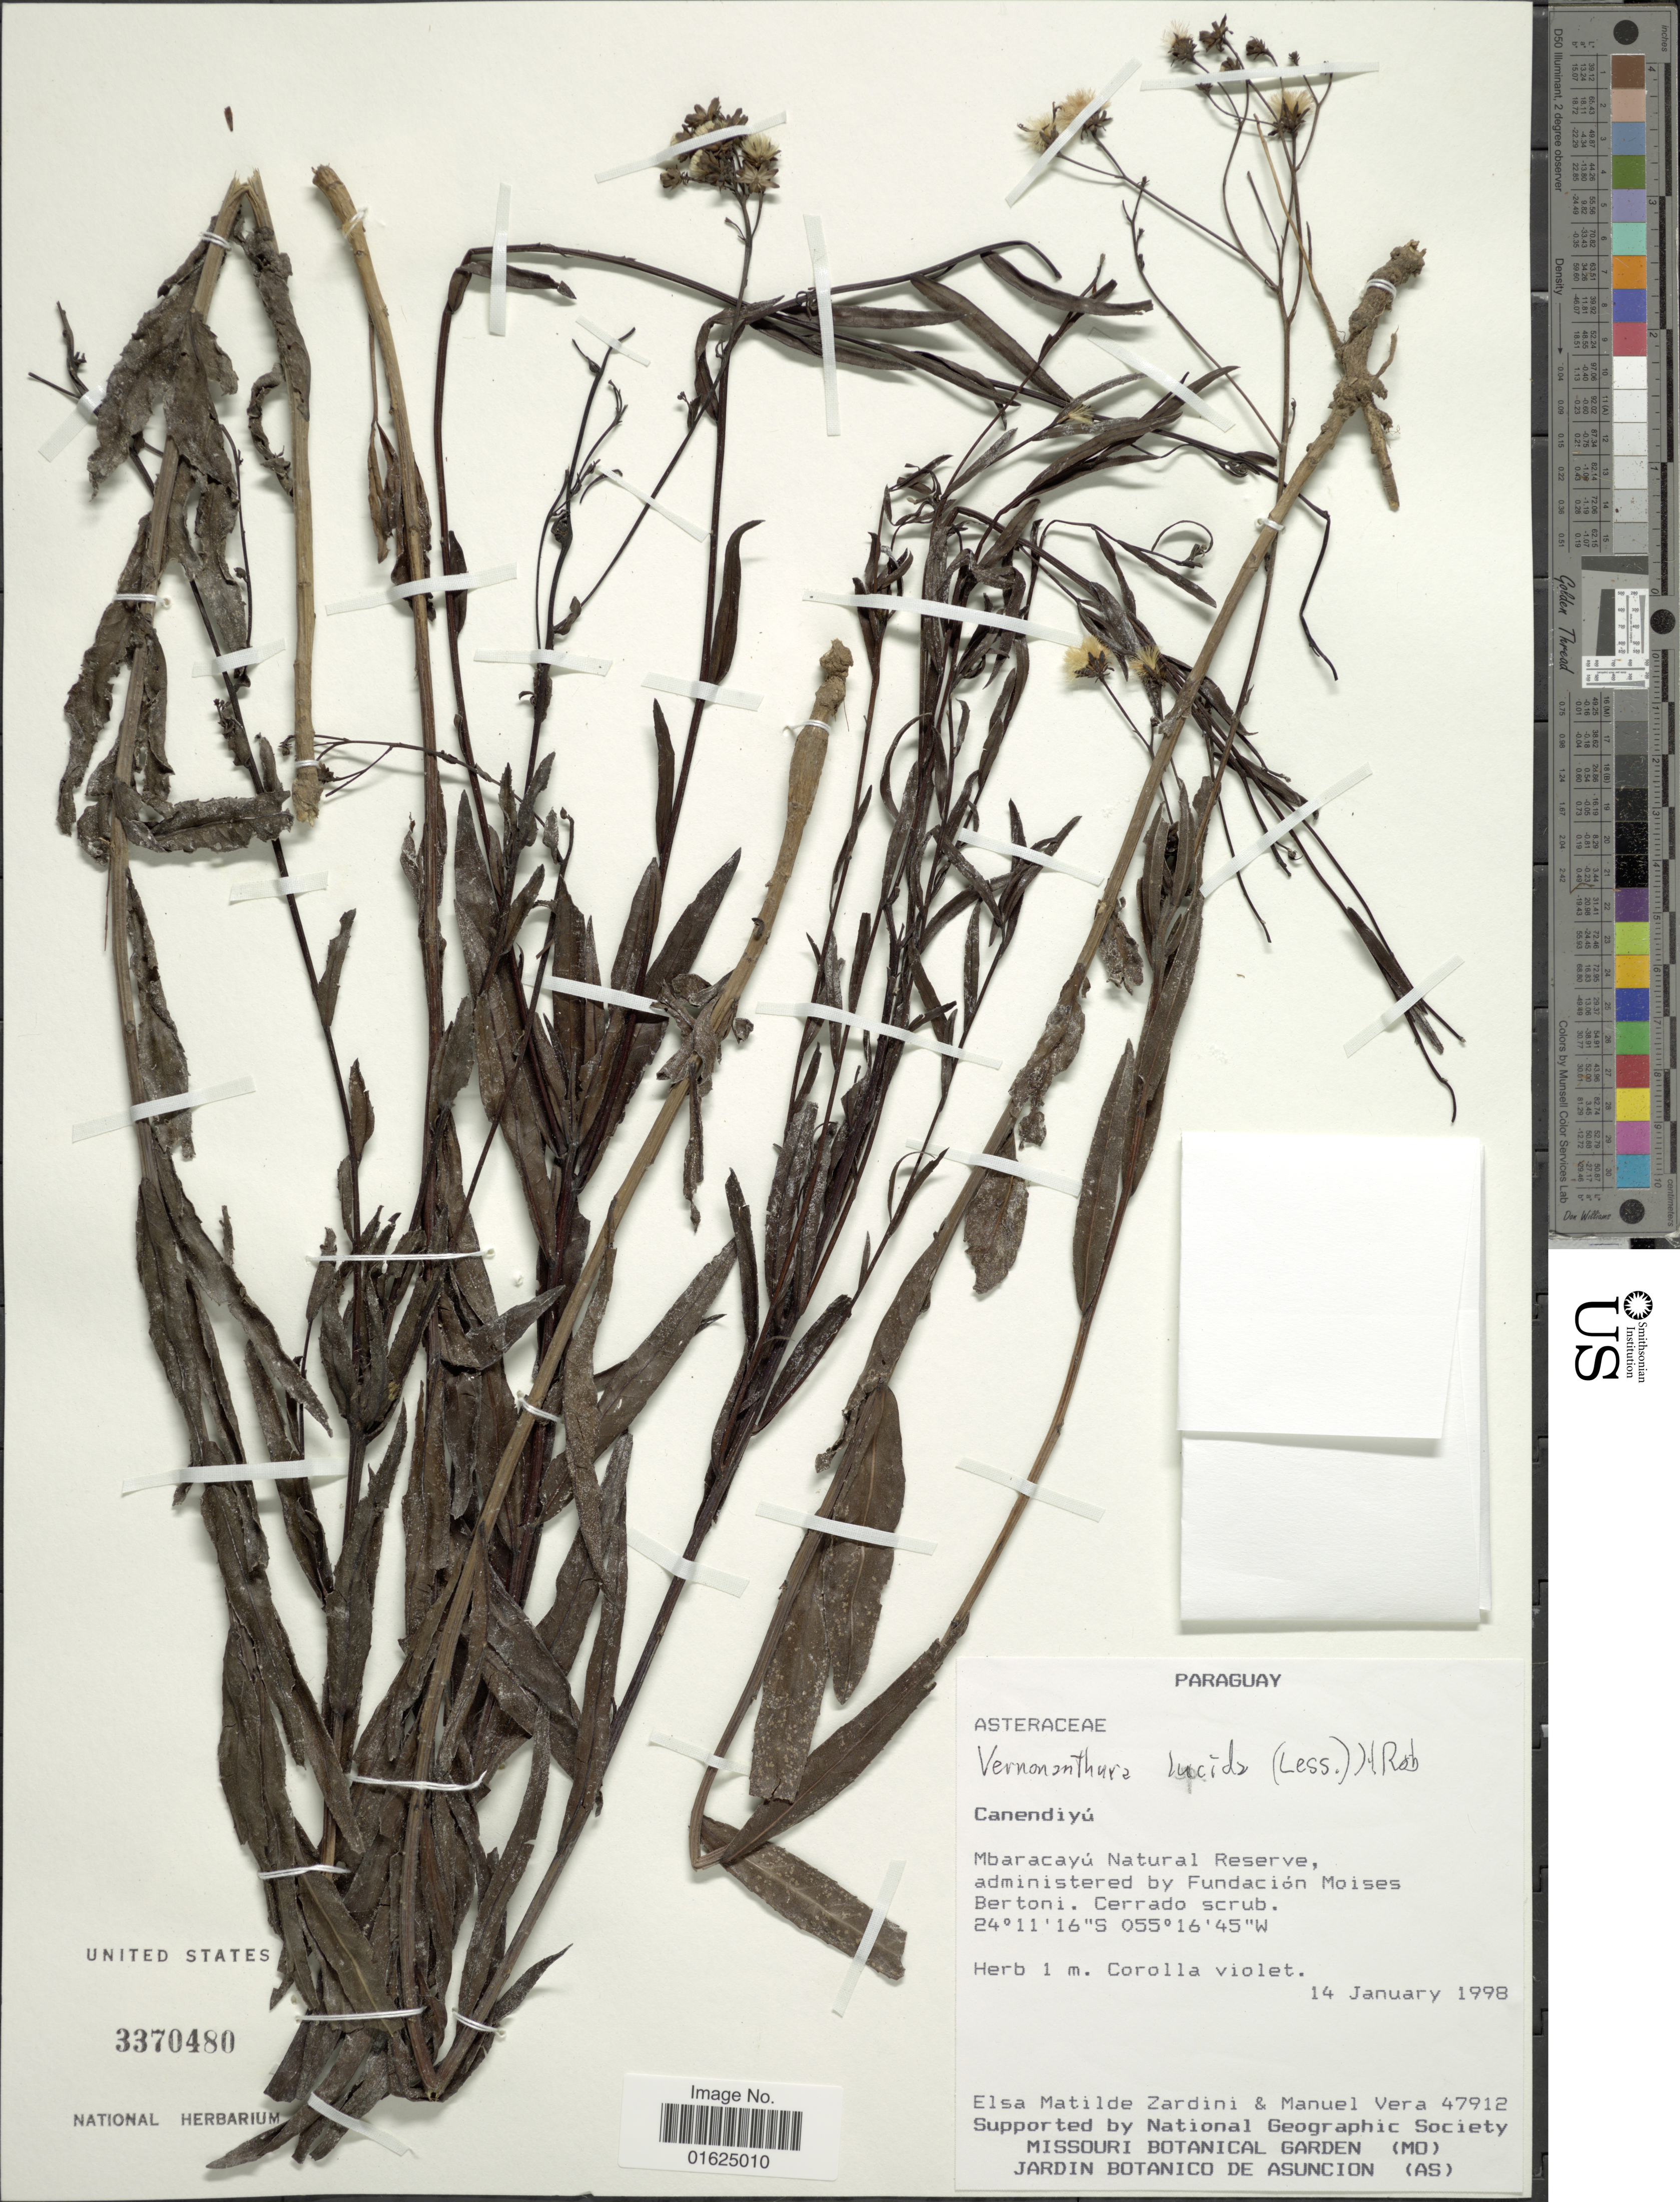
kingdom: Plantae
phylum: Tracheophyta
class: Magnoliopsida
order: Asterales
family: Asteraceae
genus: Vernonanthura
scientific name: Vernonanthura lucida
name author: (Less.) H. Rob.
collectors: E. M. Zardini & M. Vera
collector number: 47912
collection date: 1998-01-14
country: Paraguay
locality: Canendiyú, Mbarcayú Natural Reserve, administered by Fundación Moises Bertoni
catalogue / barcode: US 3370480